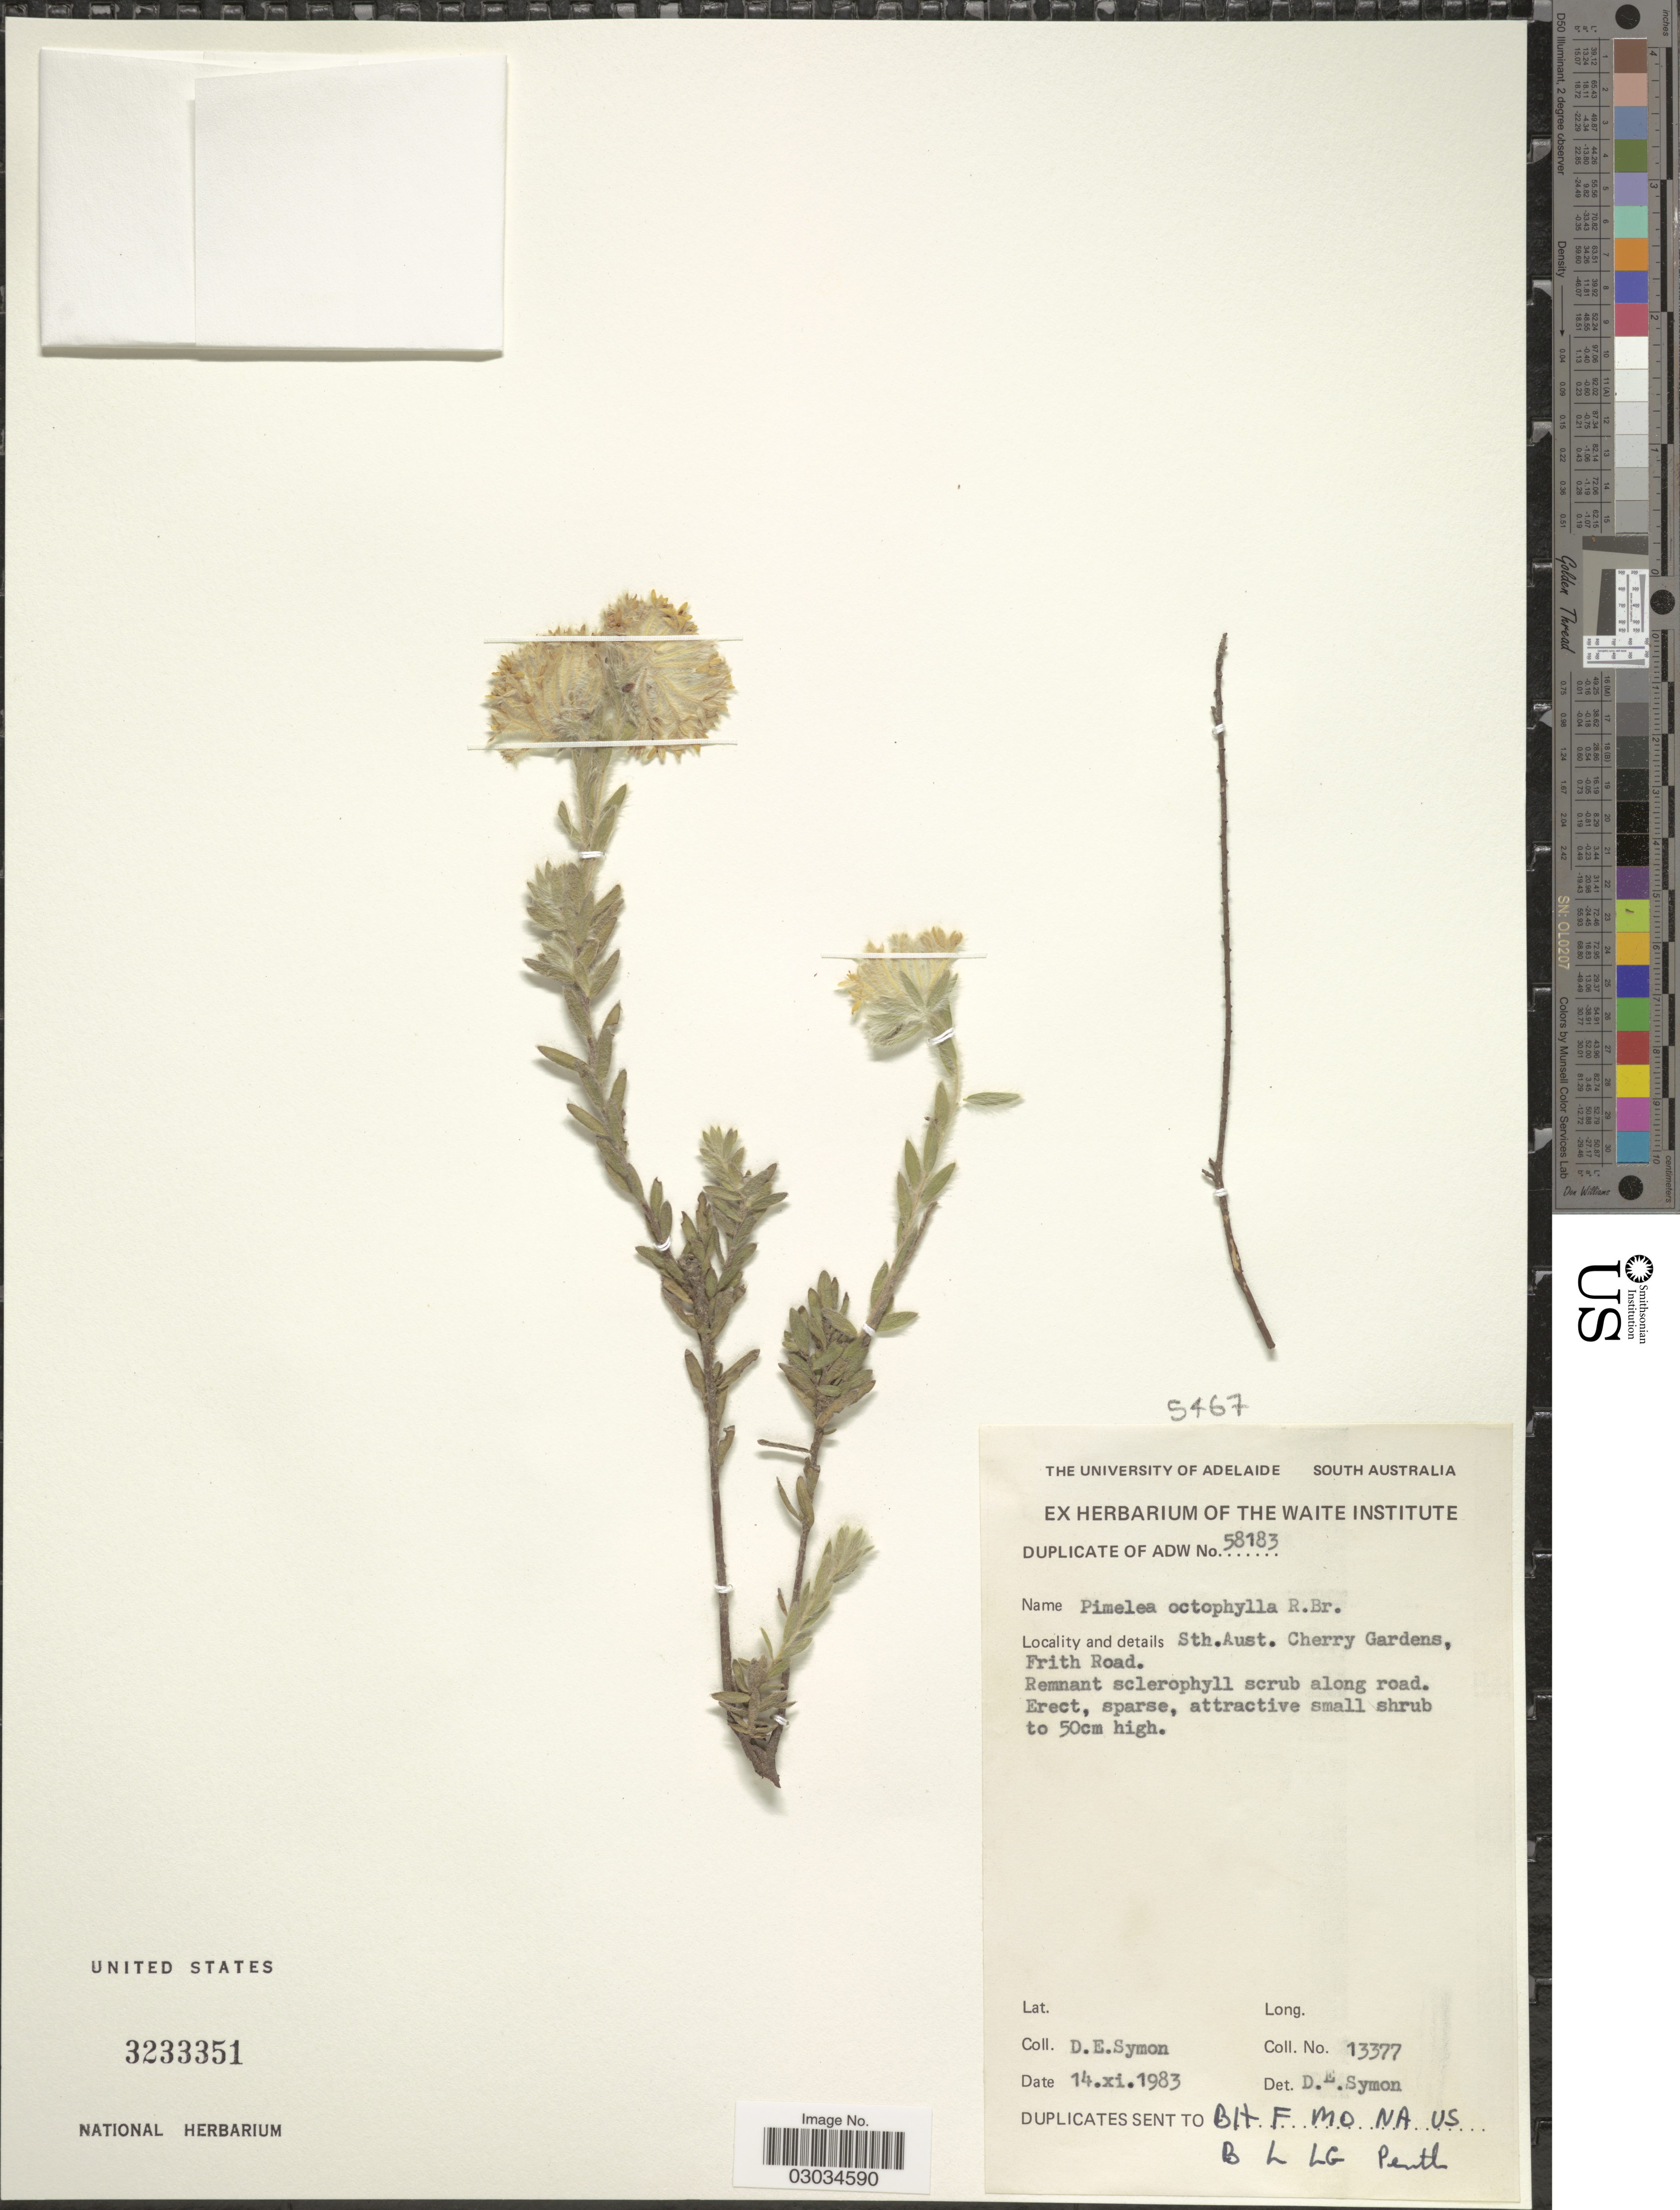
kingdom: Plantae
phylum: Tracheophyta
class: Magnoliopsida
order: Malvales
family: Thymelaeaceae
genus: Pimelea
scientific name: Pimelea octophylla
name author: R. Br.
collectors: D. Symon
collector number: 13377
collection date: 1983-11-14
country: Australia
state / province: South Australia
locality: Sth. Aust. Cherry Gardens, Frith Road.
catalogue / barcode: US 3233351